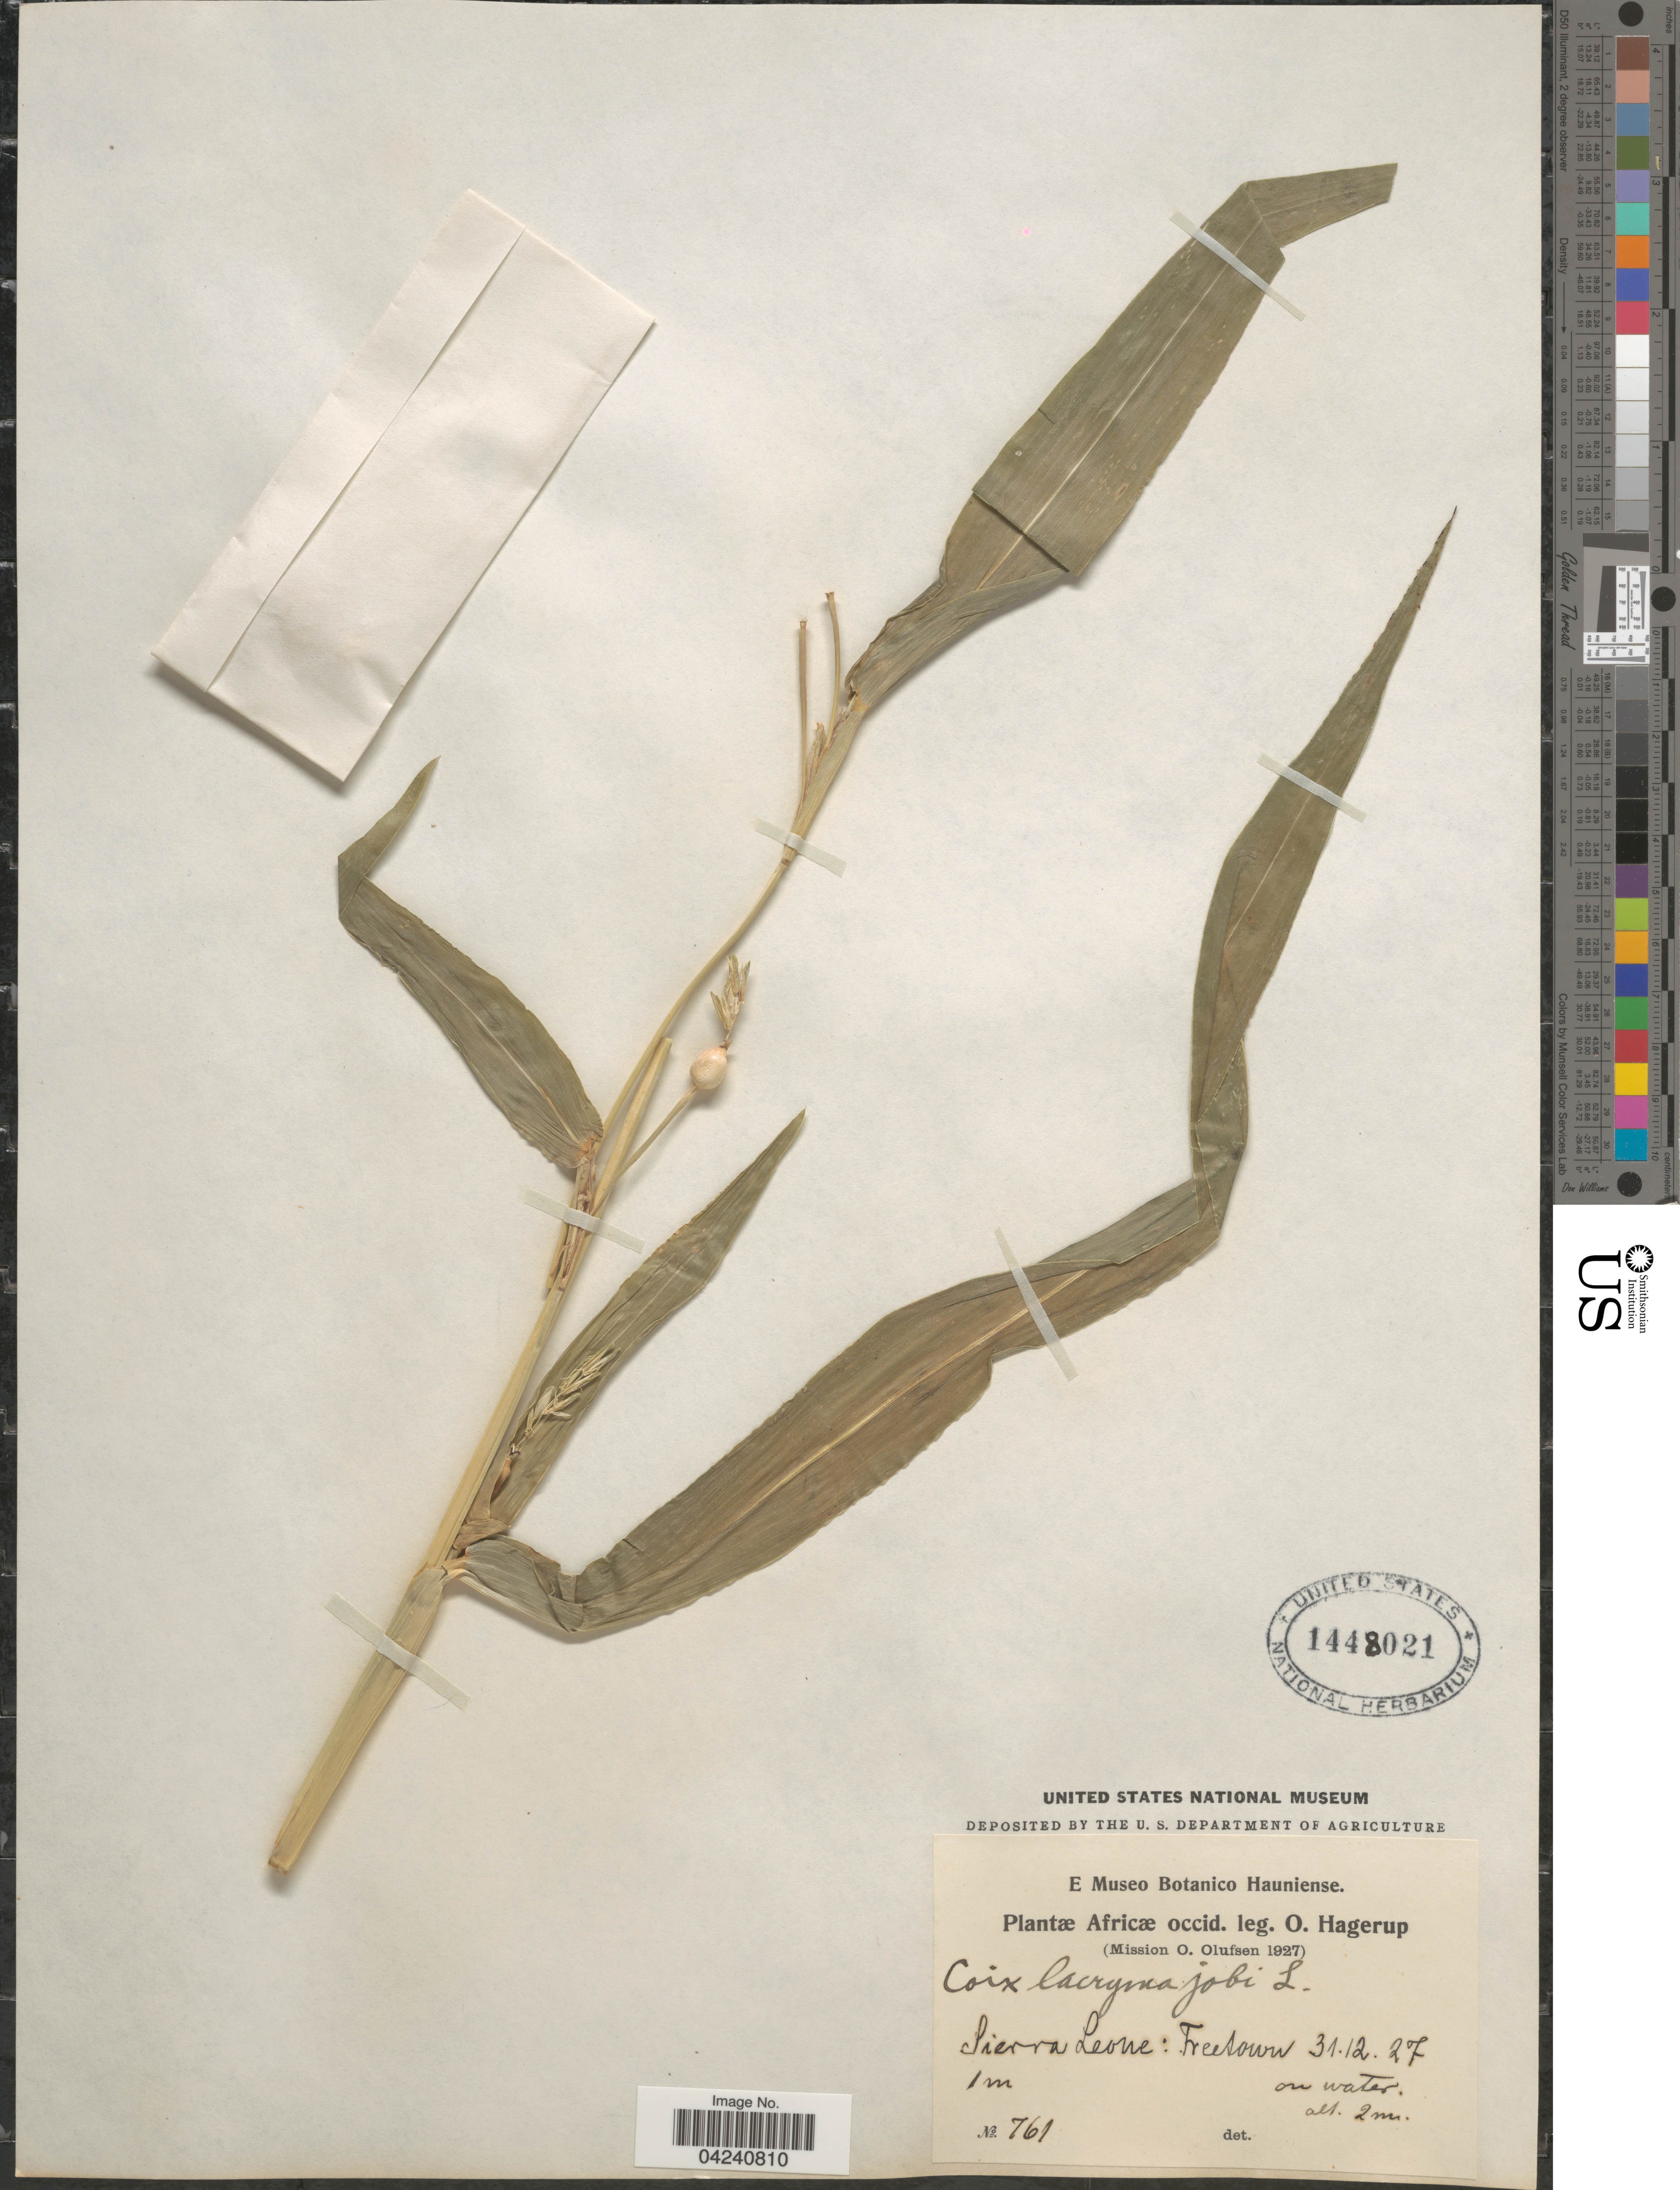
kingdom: Plantae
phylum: Tracheophyta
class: Liliopsida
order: Poales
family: Poaceae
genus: Coix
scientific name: Coix lacryma-jobi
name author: L.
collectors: O. Hagerup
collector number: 761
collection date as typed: Transcribed d/m/y: 31/12/27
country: Sierra Leone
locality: Africæ occid. (Mission O. Olufsen 1927). Freetown.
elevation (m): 2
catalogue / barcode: US 1448021